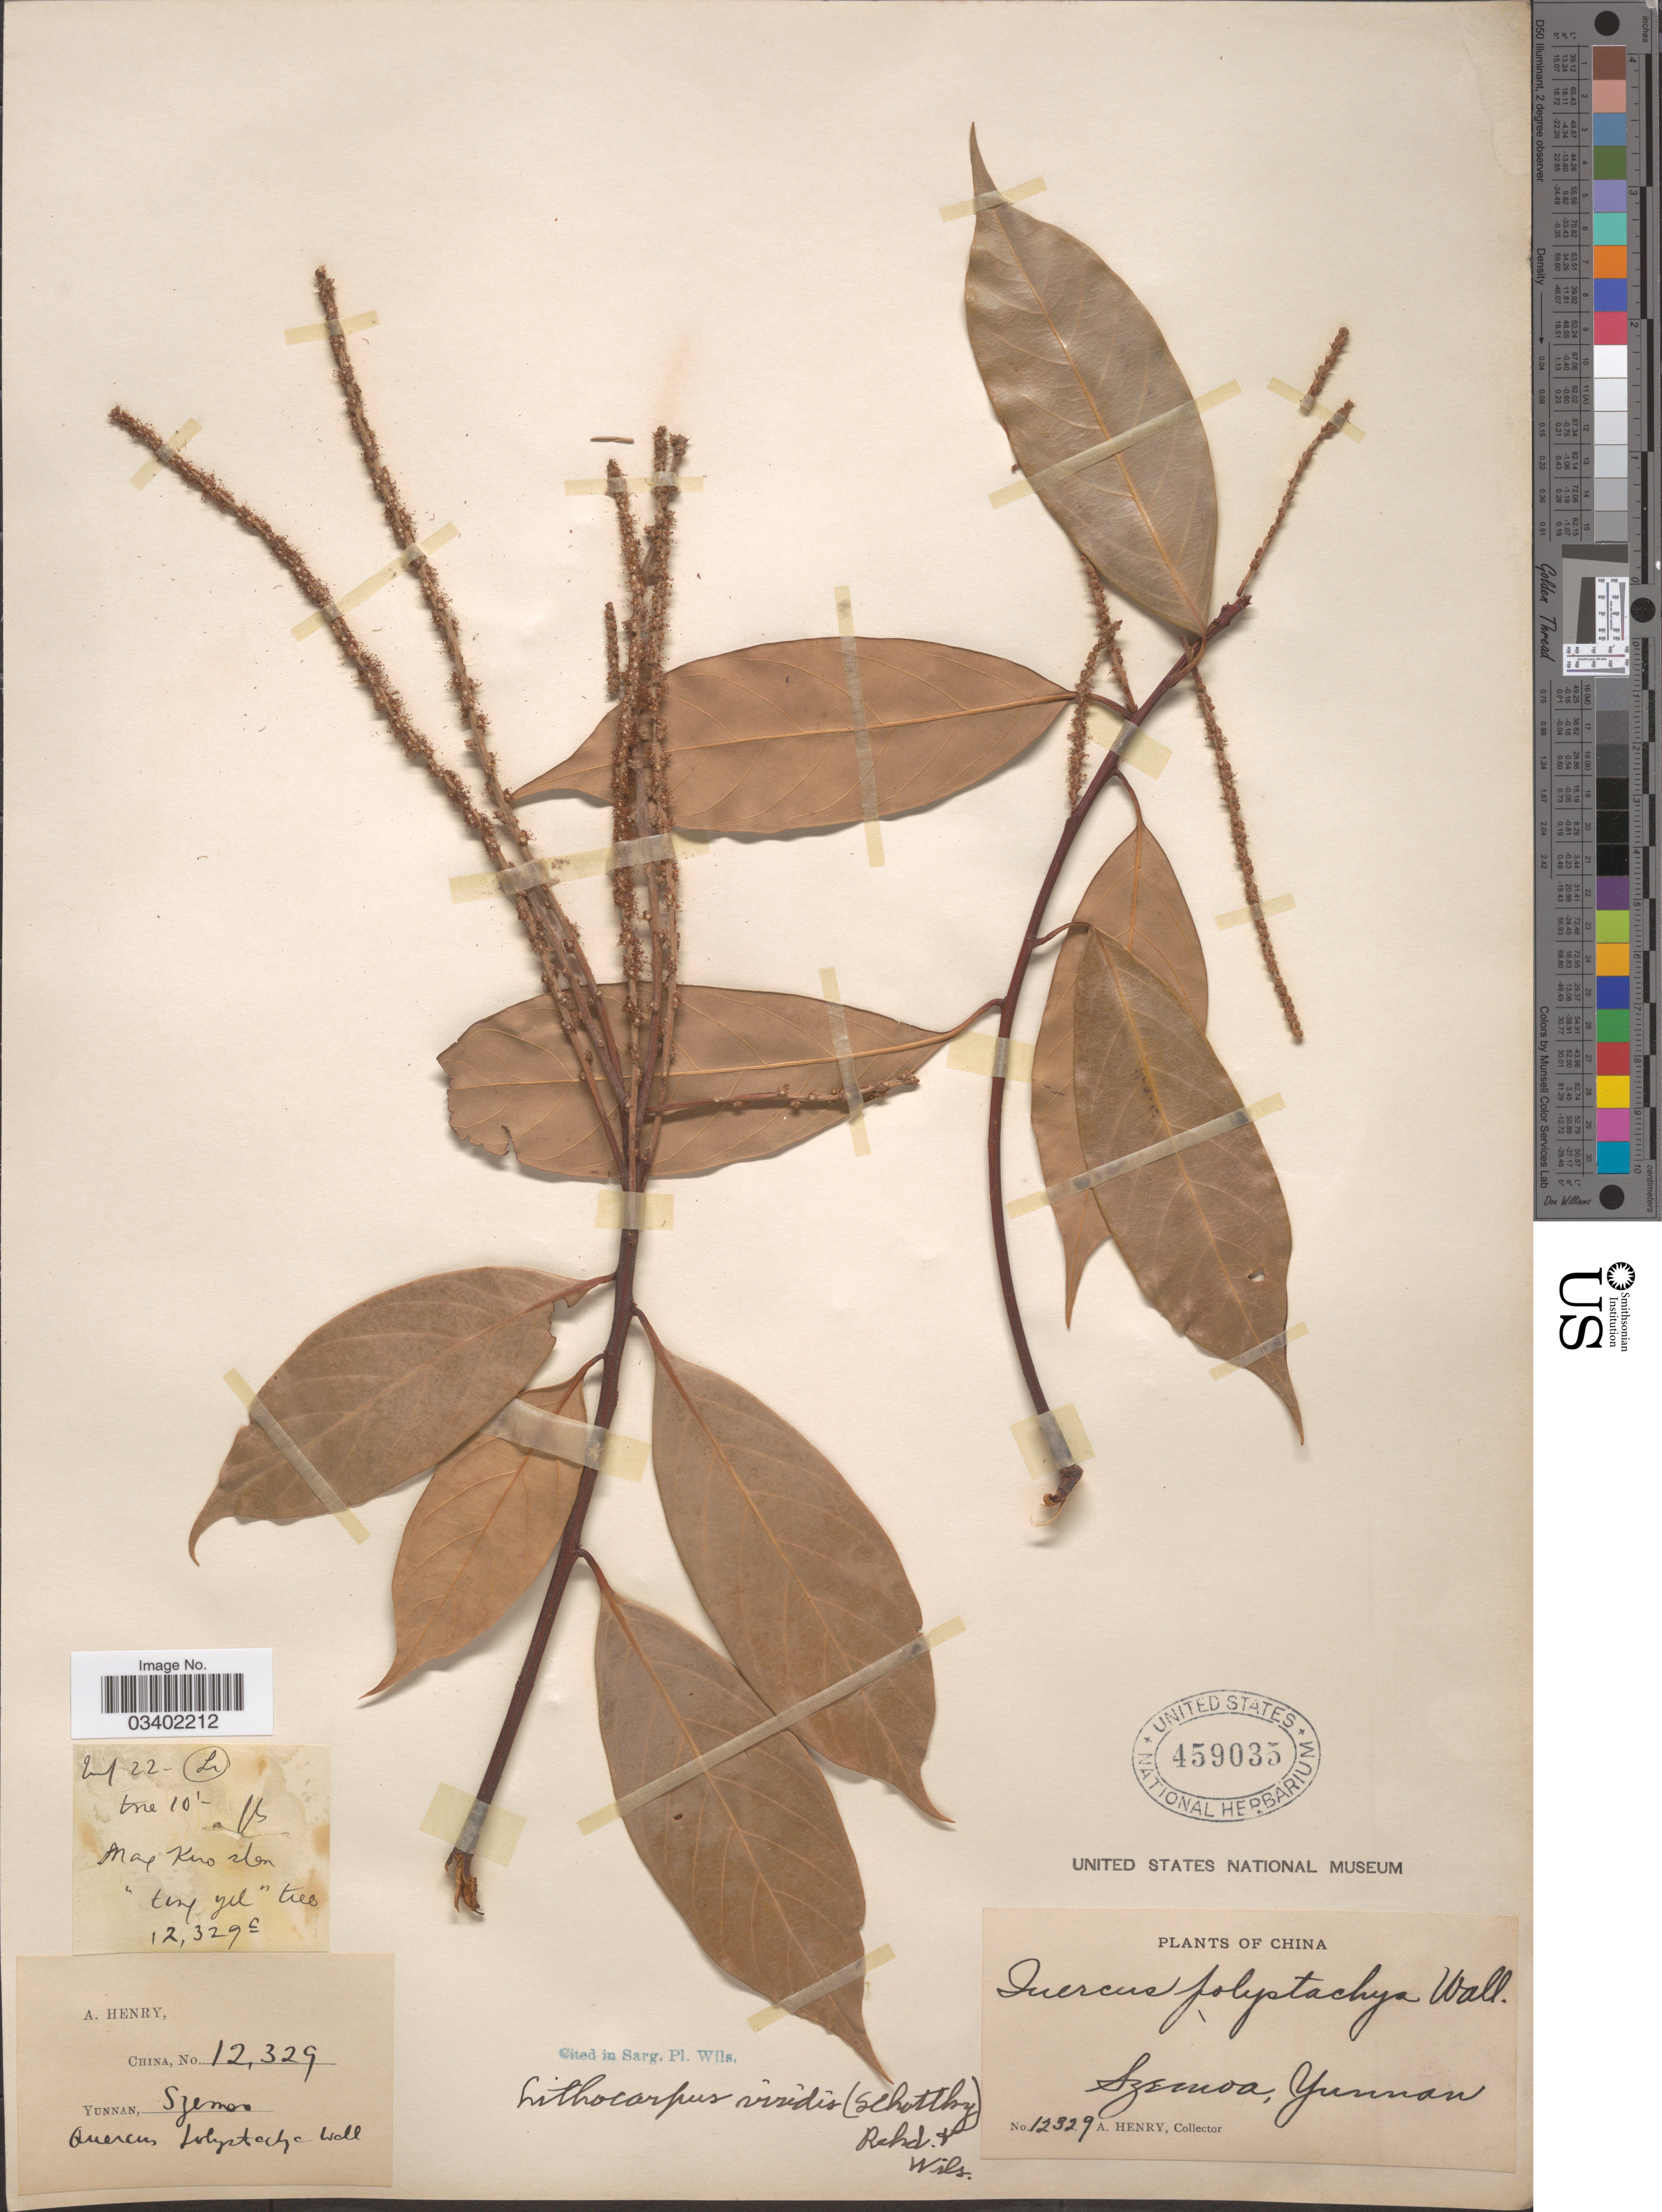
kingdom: Plantae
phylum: Tracheophyta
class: Magnoliopsida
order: Fagales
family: Fagaceae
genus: Lithocarpus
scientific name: Lithocarpus viridis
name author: (Schottky) Rehder & E.H. Wilson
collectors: A. Henry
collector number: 12329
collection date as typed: Transcribed d/m/y: /5/22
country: China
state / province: Yunnan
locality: Szemoa.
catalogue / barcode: US 459035